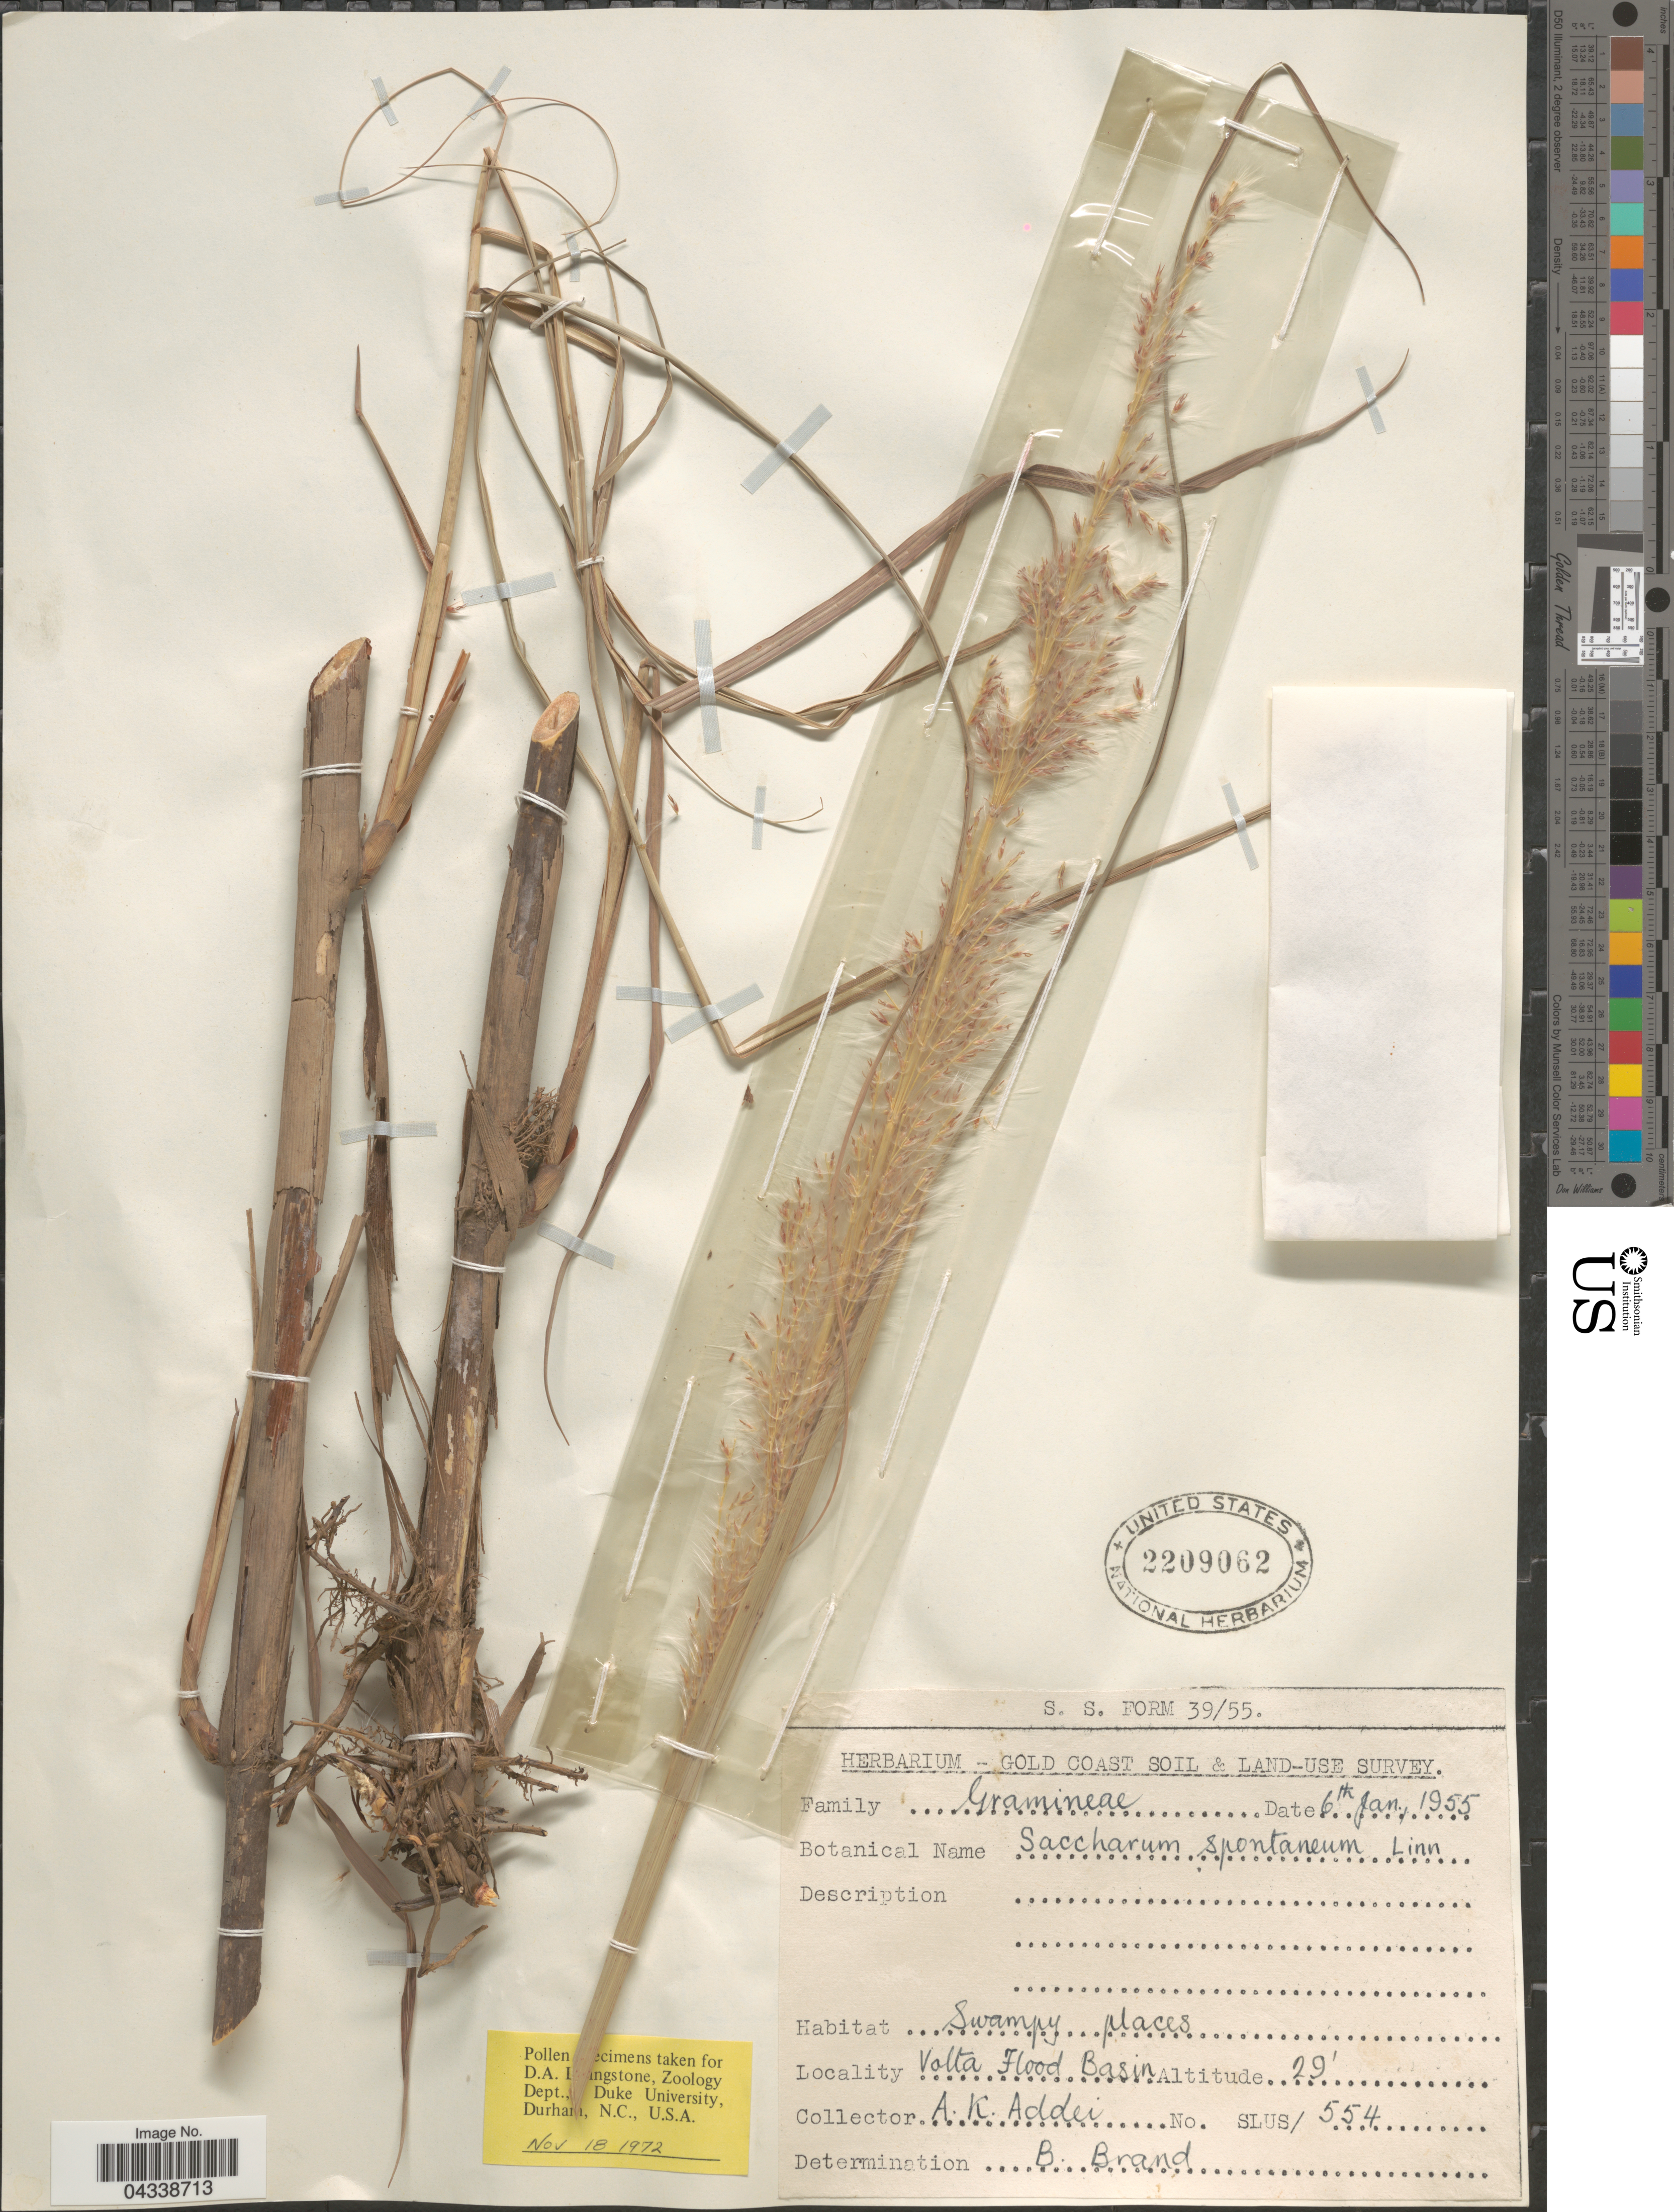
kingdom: Plantae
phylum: Tracheophyta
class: Liliopsida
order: Poales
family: Poaceae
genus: Saccharum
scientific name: Saccharum spontaneum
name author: L.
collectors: A. Addei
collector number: Slus/554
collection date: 1955-01-06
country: Ghana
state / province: Volta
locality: Gold Coast Soil & Land-Use Survey. Volta Flood Basin.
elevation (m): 9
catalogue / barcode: US 2209062